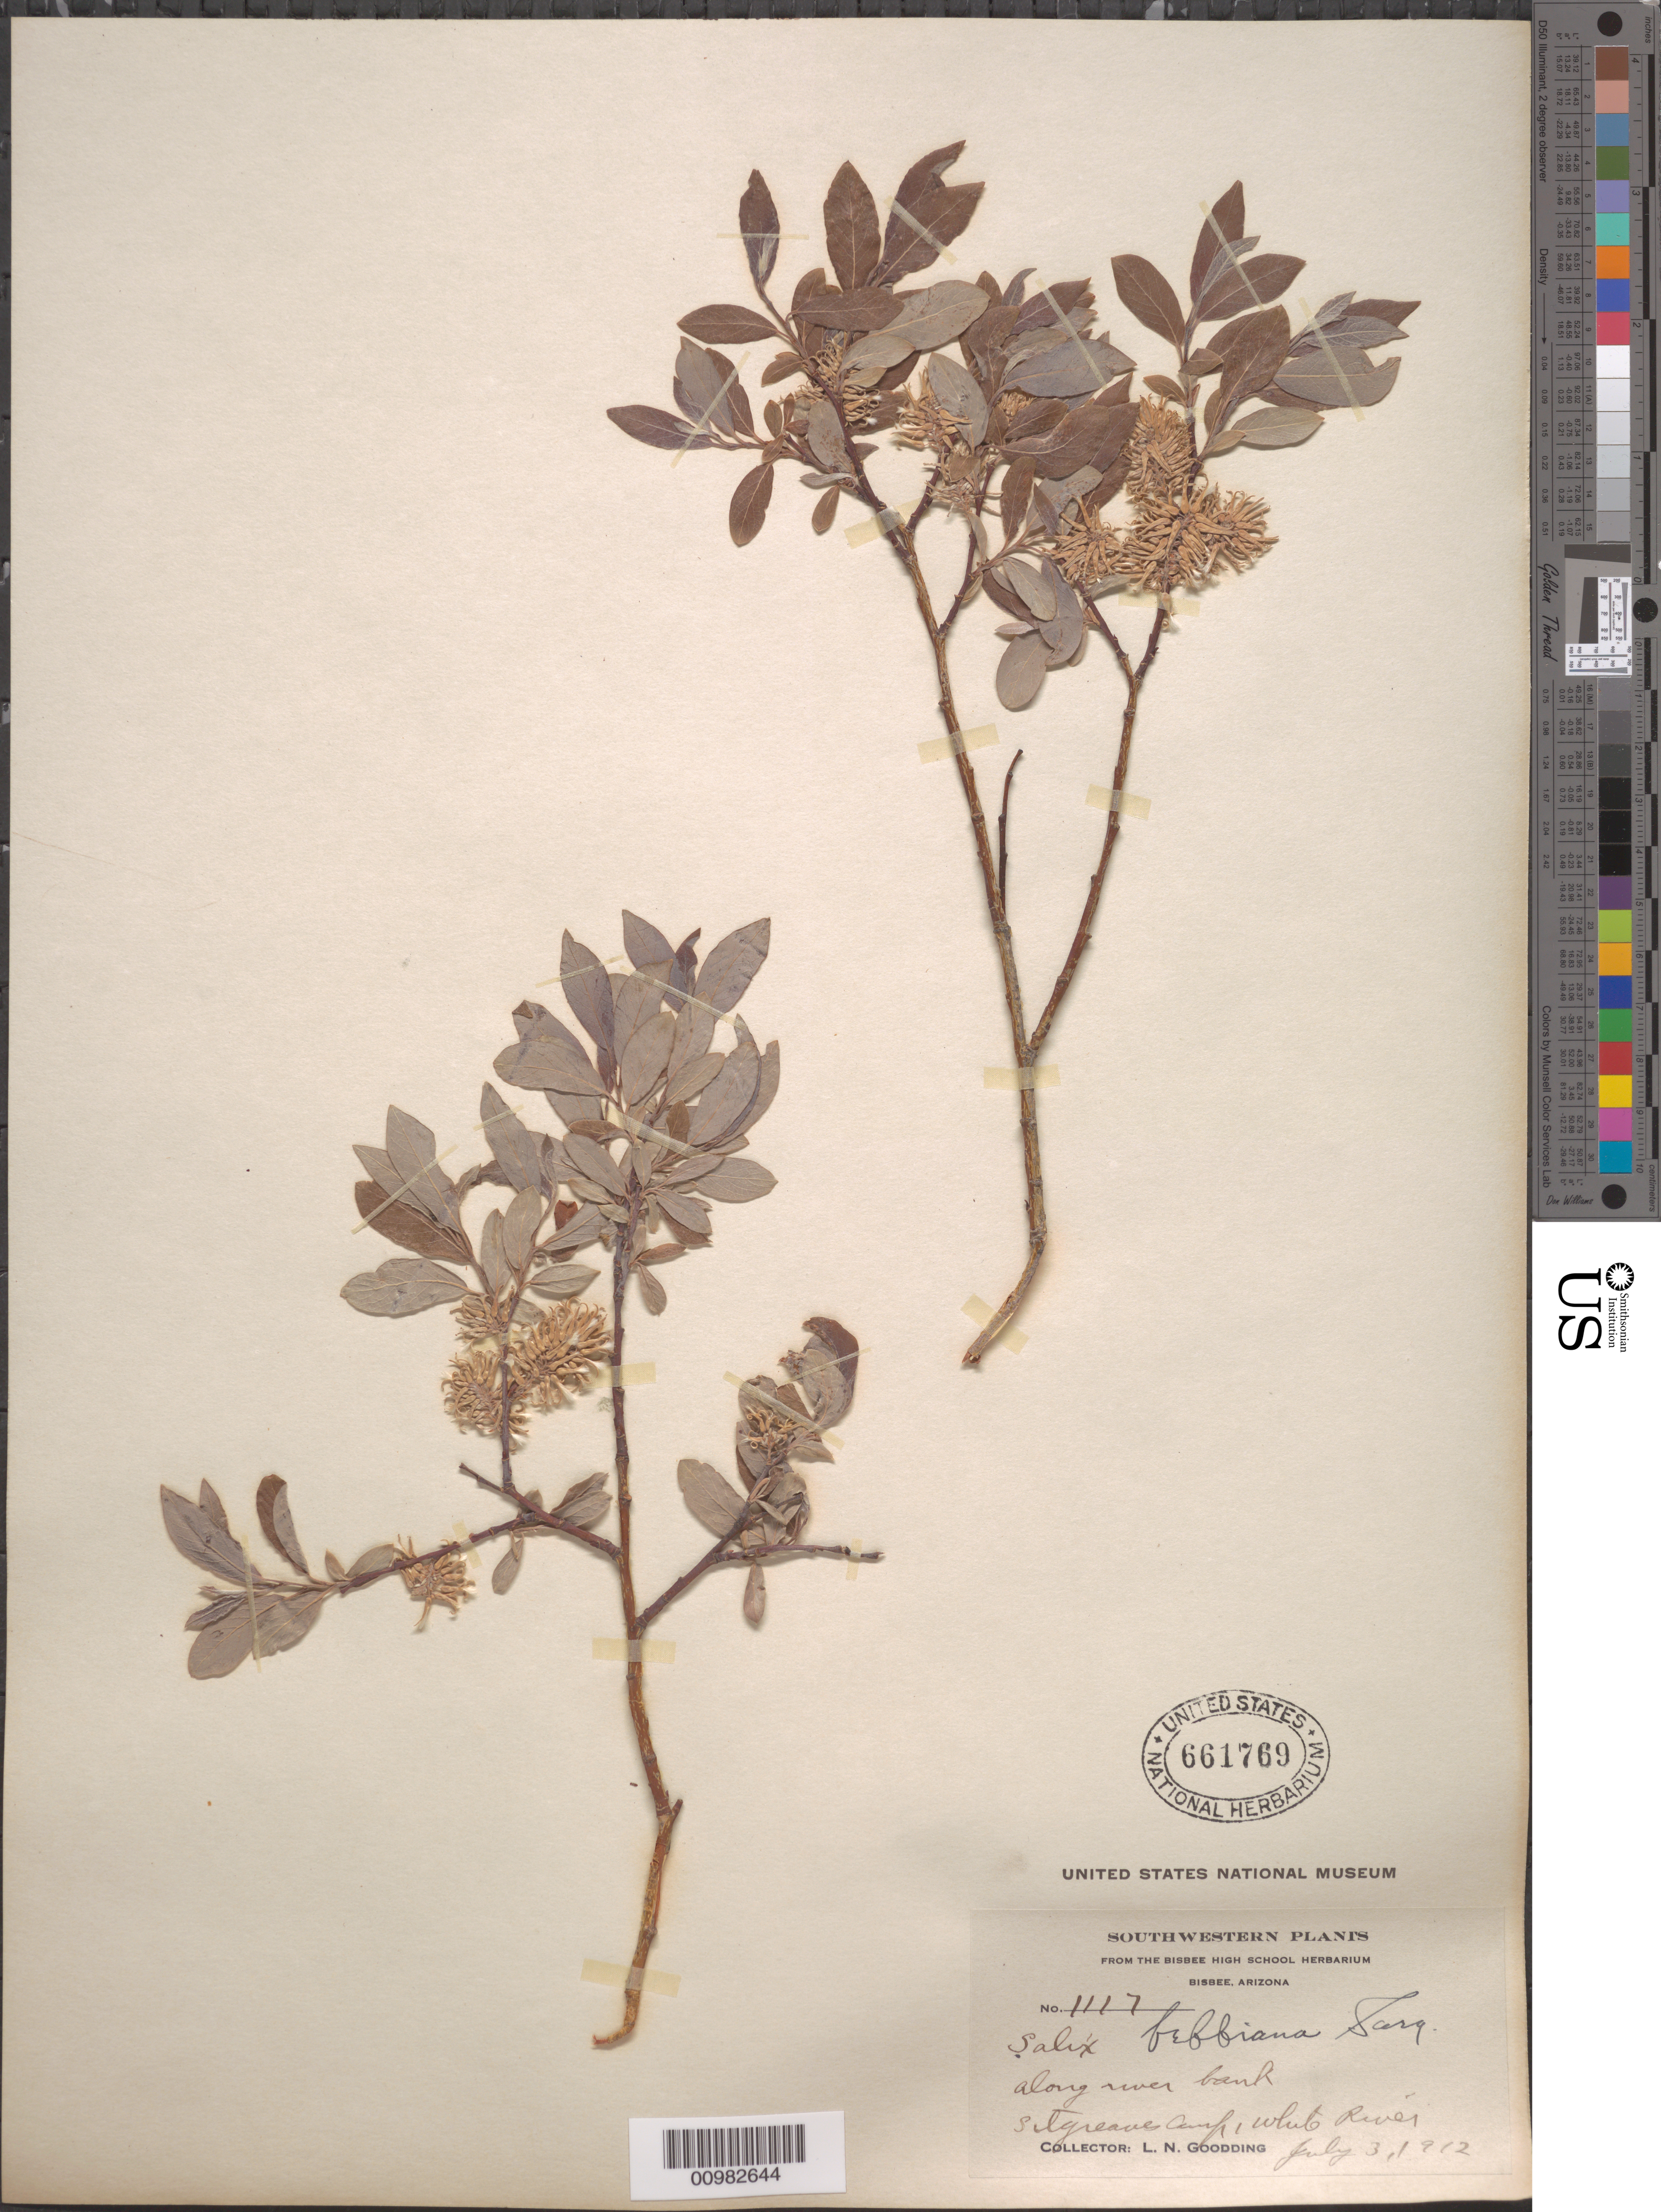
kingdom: Plantae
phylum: Tracheophyta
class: Magnoliopsida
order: Malpighiales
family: Salicaceae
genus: Salix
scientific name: Salix bebbiana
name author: Sarg.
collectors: L. N. Goodding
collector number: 1117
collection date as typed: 03 Jul 1912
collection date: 1912-07-03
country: United States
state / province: Arizona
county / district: Cochise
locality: Sitgreave camp, White River. Bisbee.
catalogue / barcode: US 661769